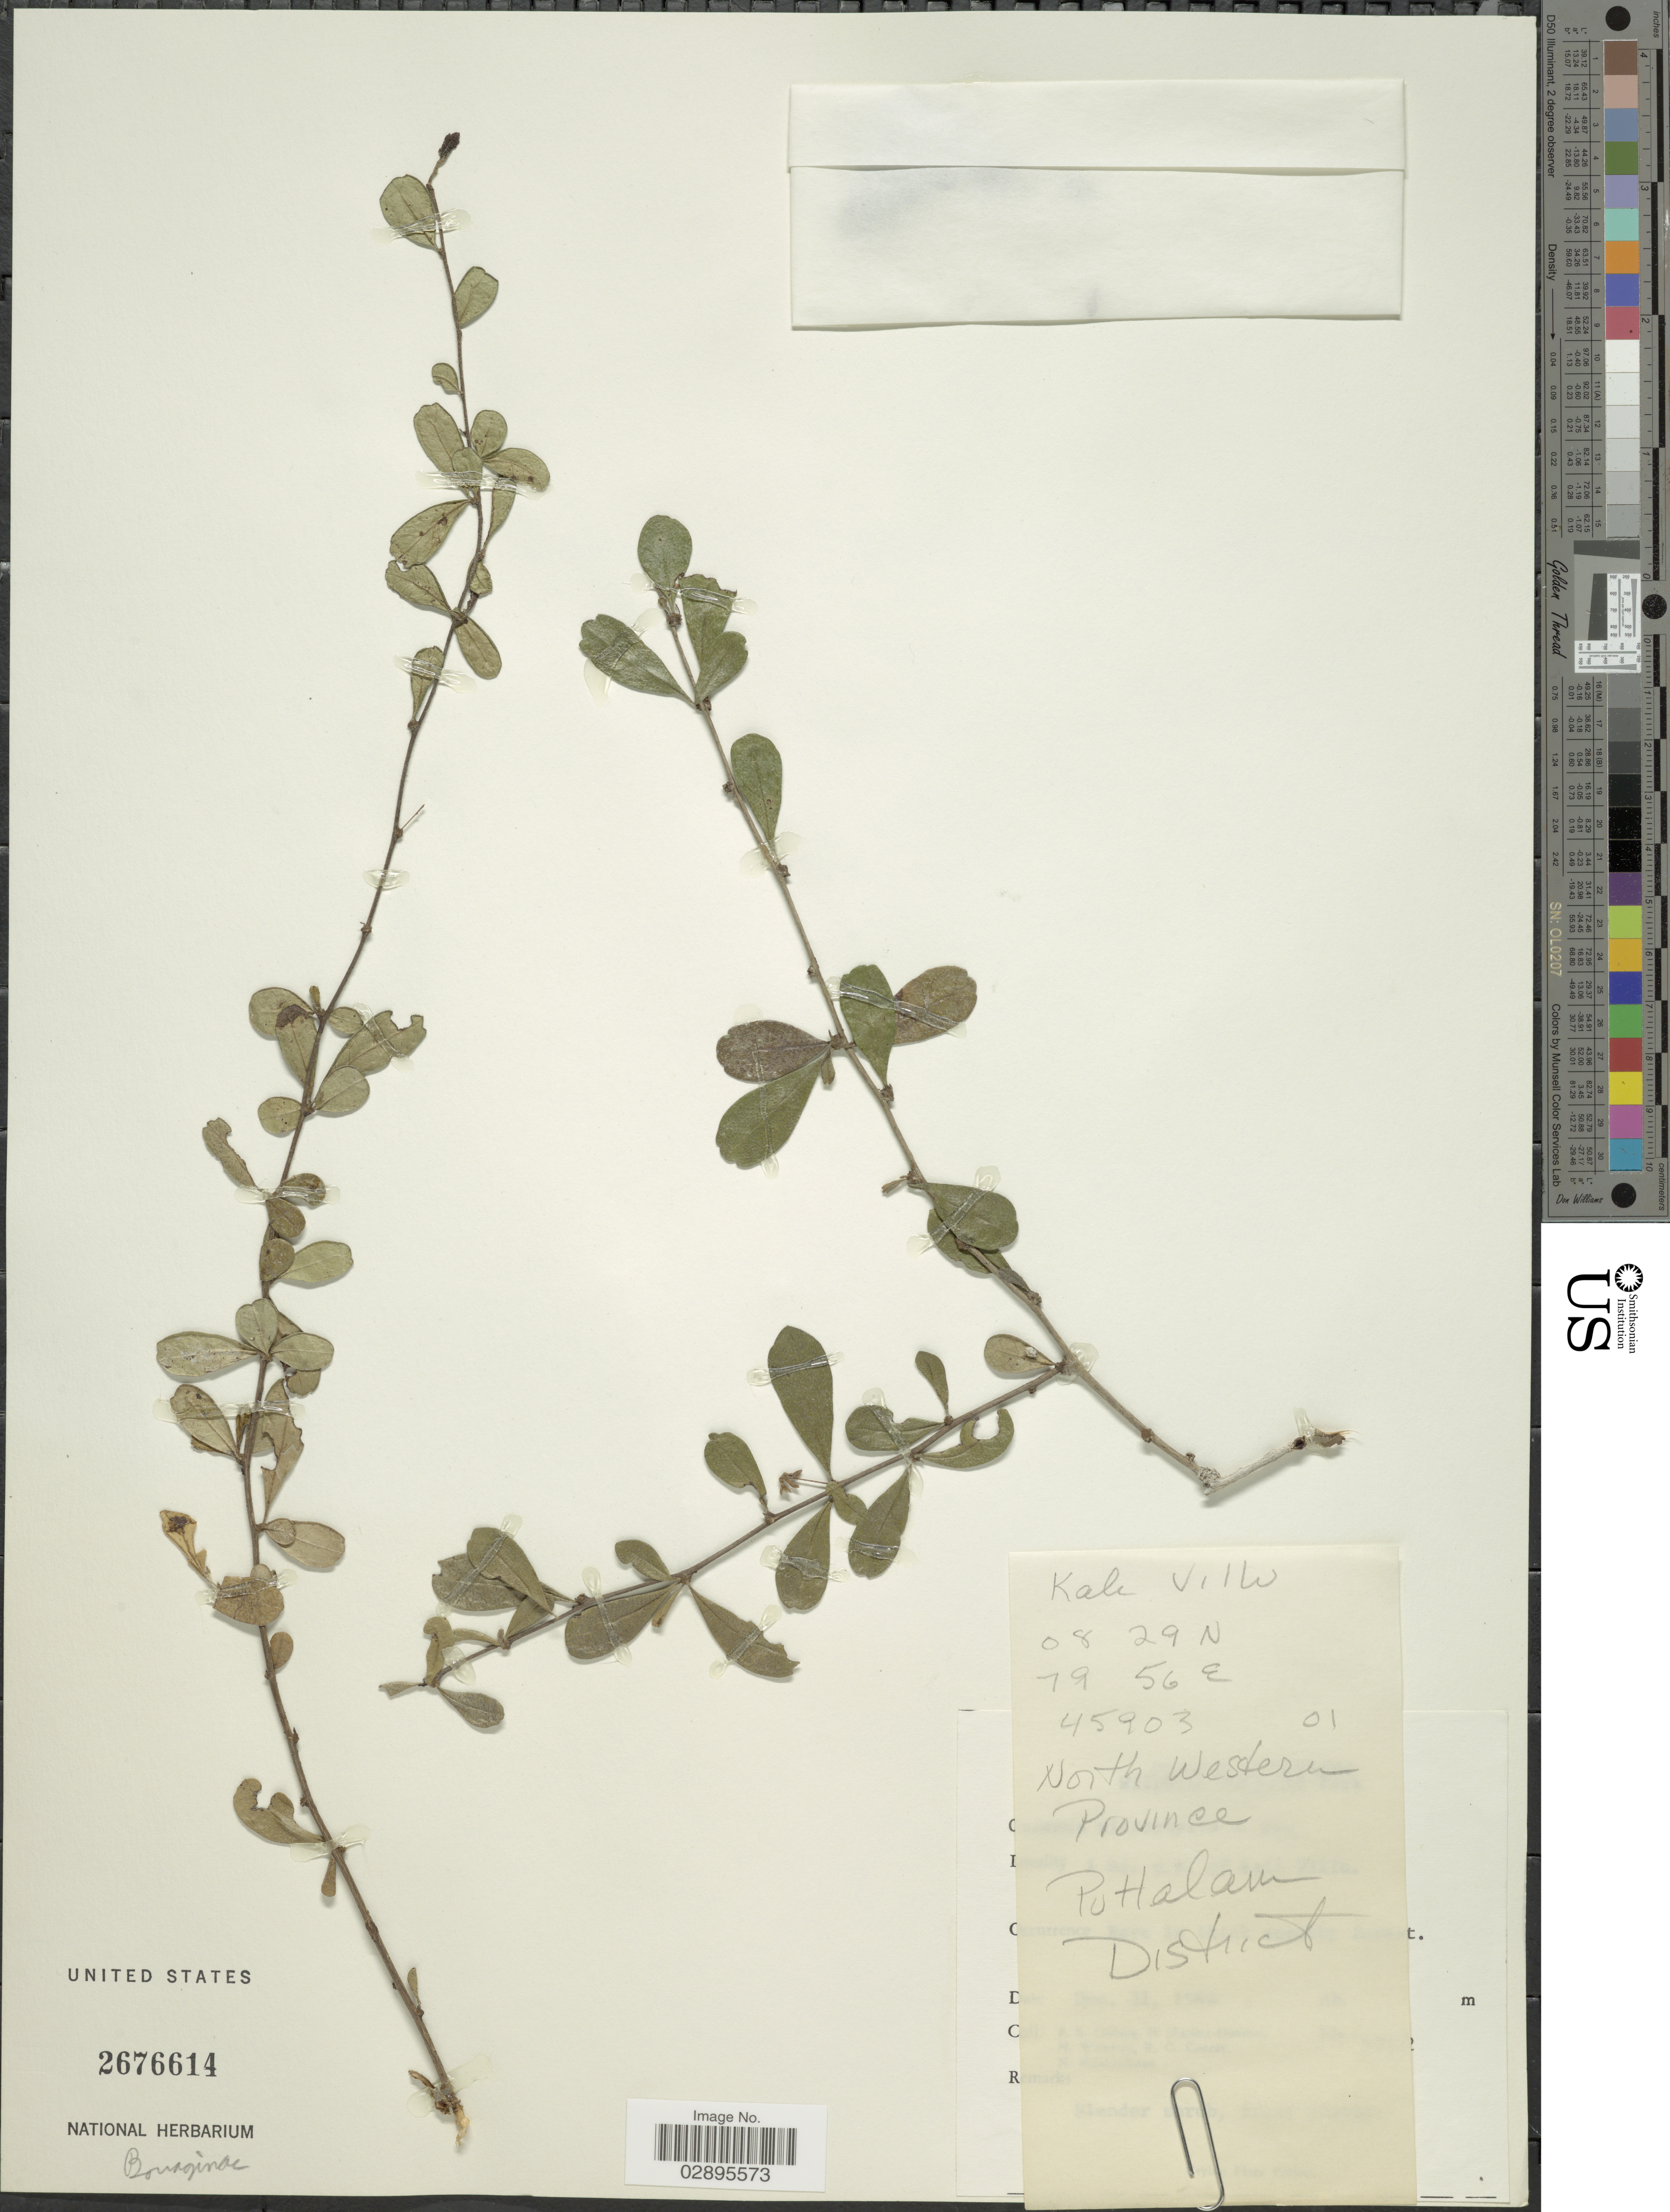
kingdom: Plantae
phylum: Tracheophyta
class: Magnoliopsida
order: Boraginales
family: Ehretiaceae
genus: Ehretia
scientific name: Ehretia microphylla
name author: Lam.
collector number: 45903/01?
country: Sri Lanka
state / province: North Western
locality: Puttalam District.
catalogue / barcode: US 2676614